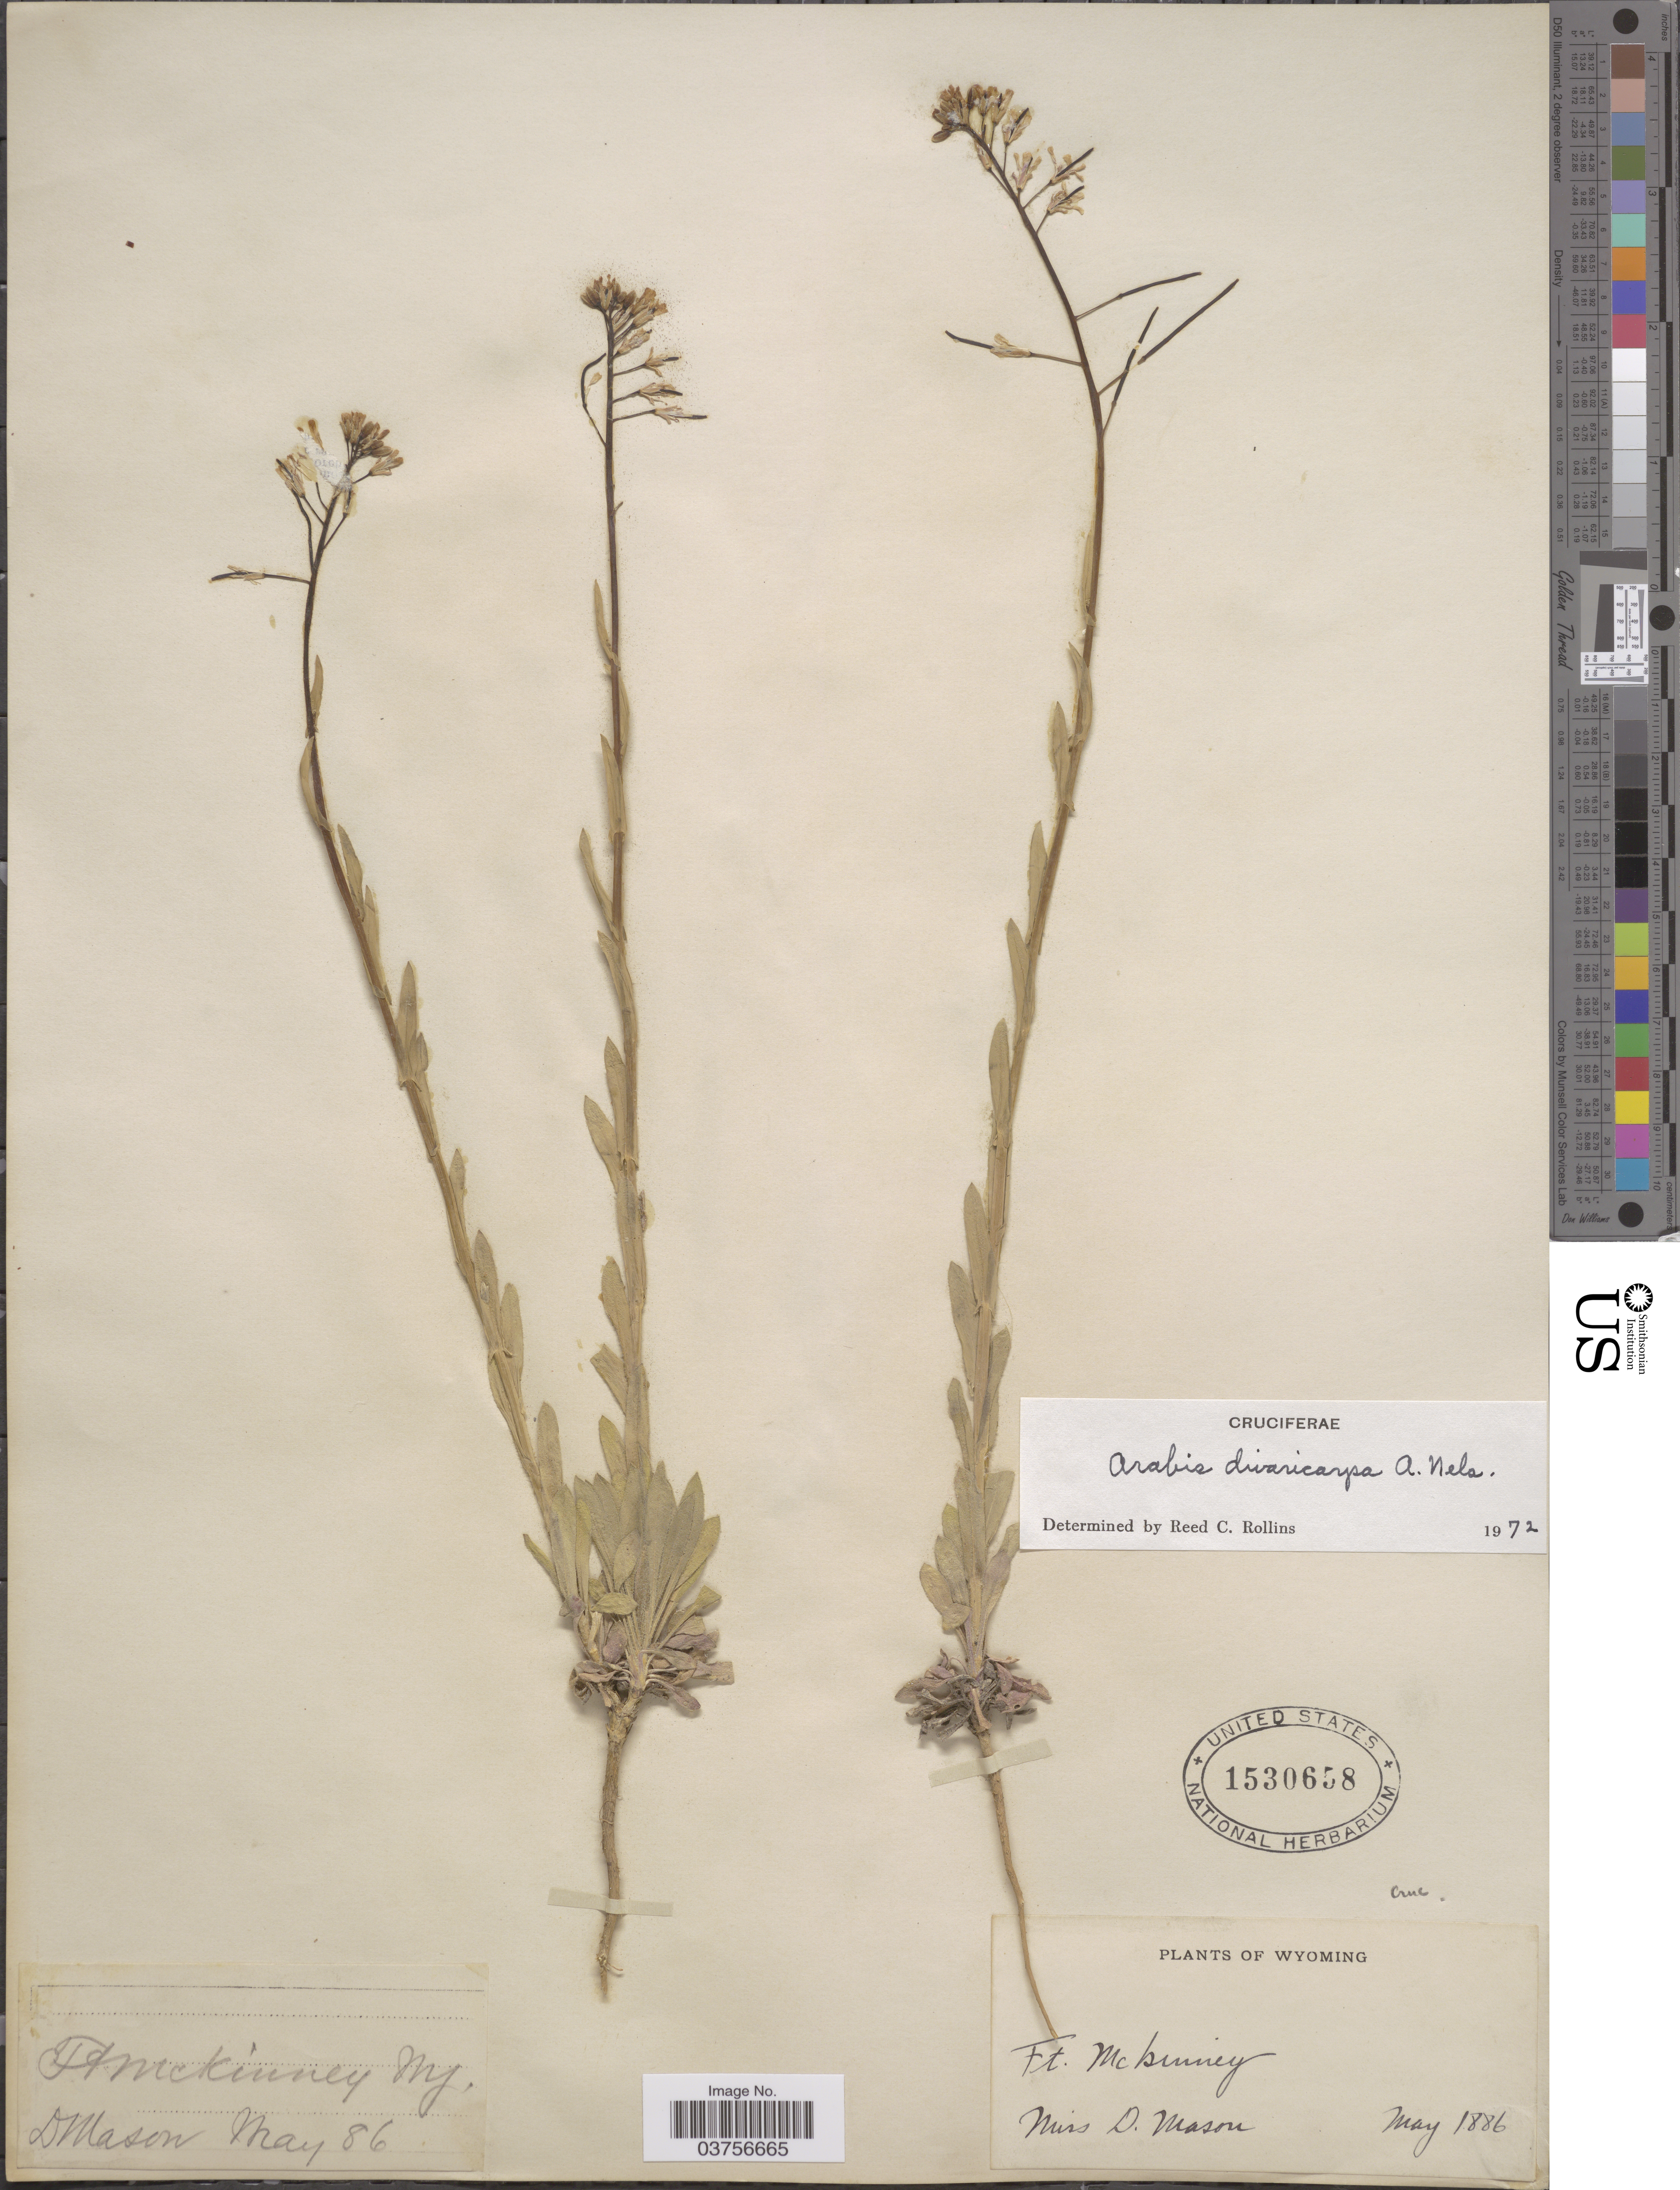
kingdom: Plantae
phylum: Tracheophyta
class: Magnoliopsida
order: Brassicales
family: Brassicaceae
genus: Arabis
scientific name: Arabis divaricarpa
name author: A. Nelson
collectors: D. Mason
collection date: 1886-05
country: United States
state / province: Wyoming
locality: Ft. Mckinney.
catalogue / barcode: US 1530658